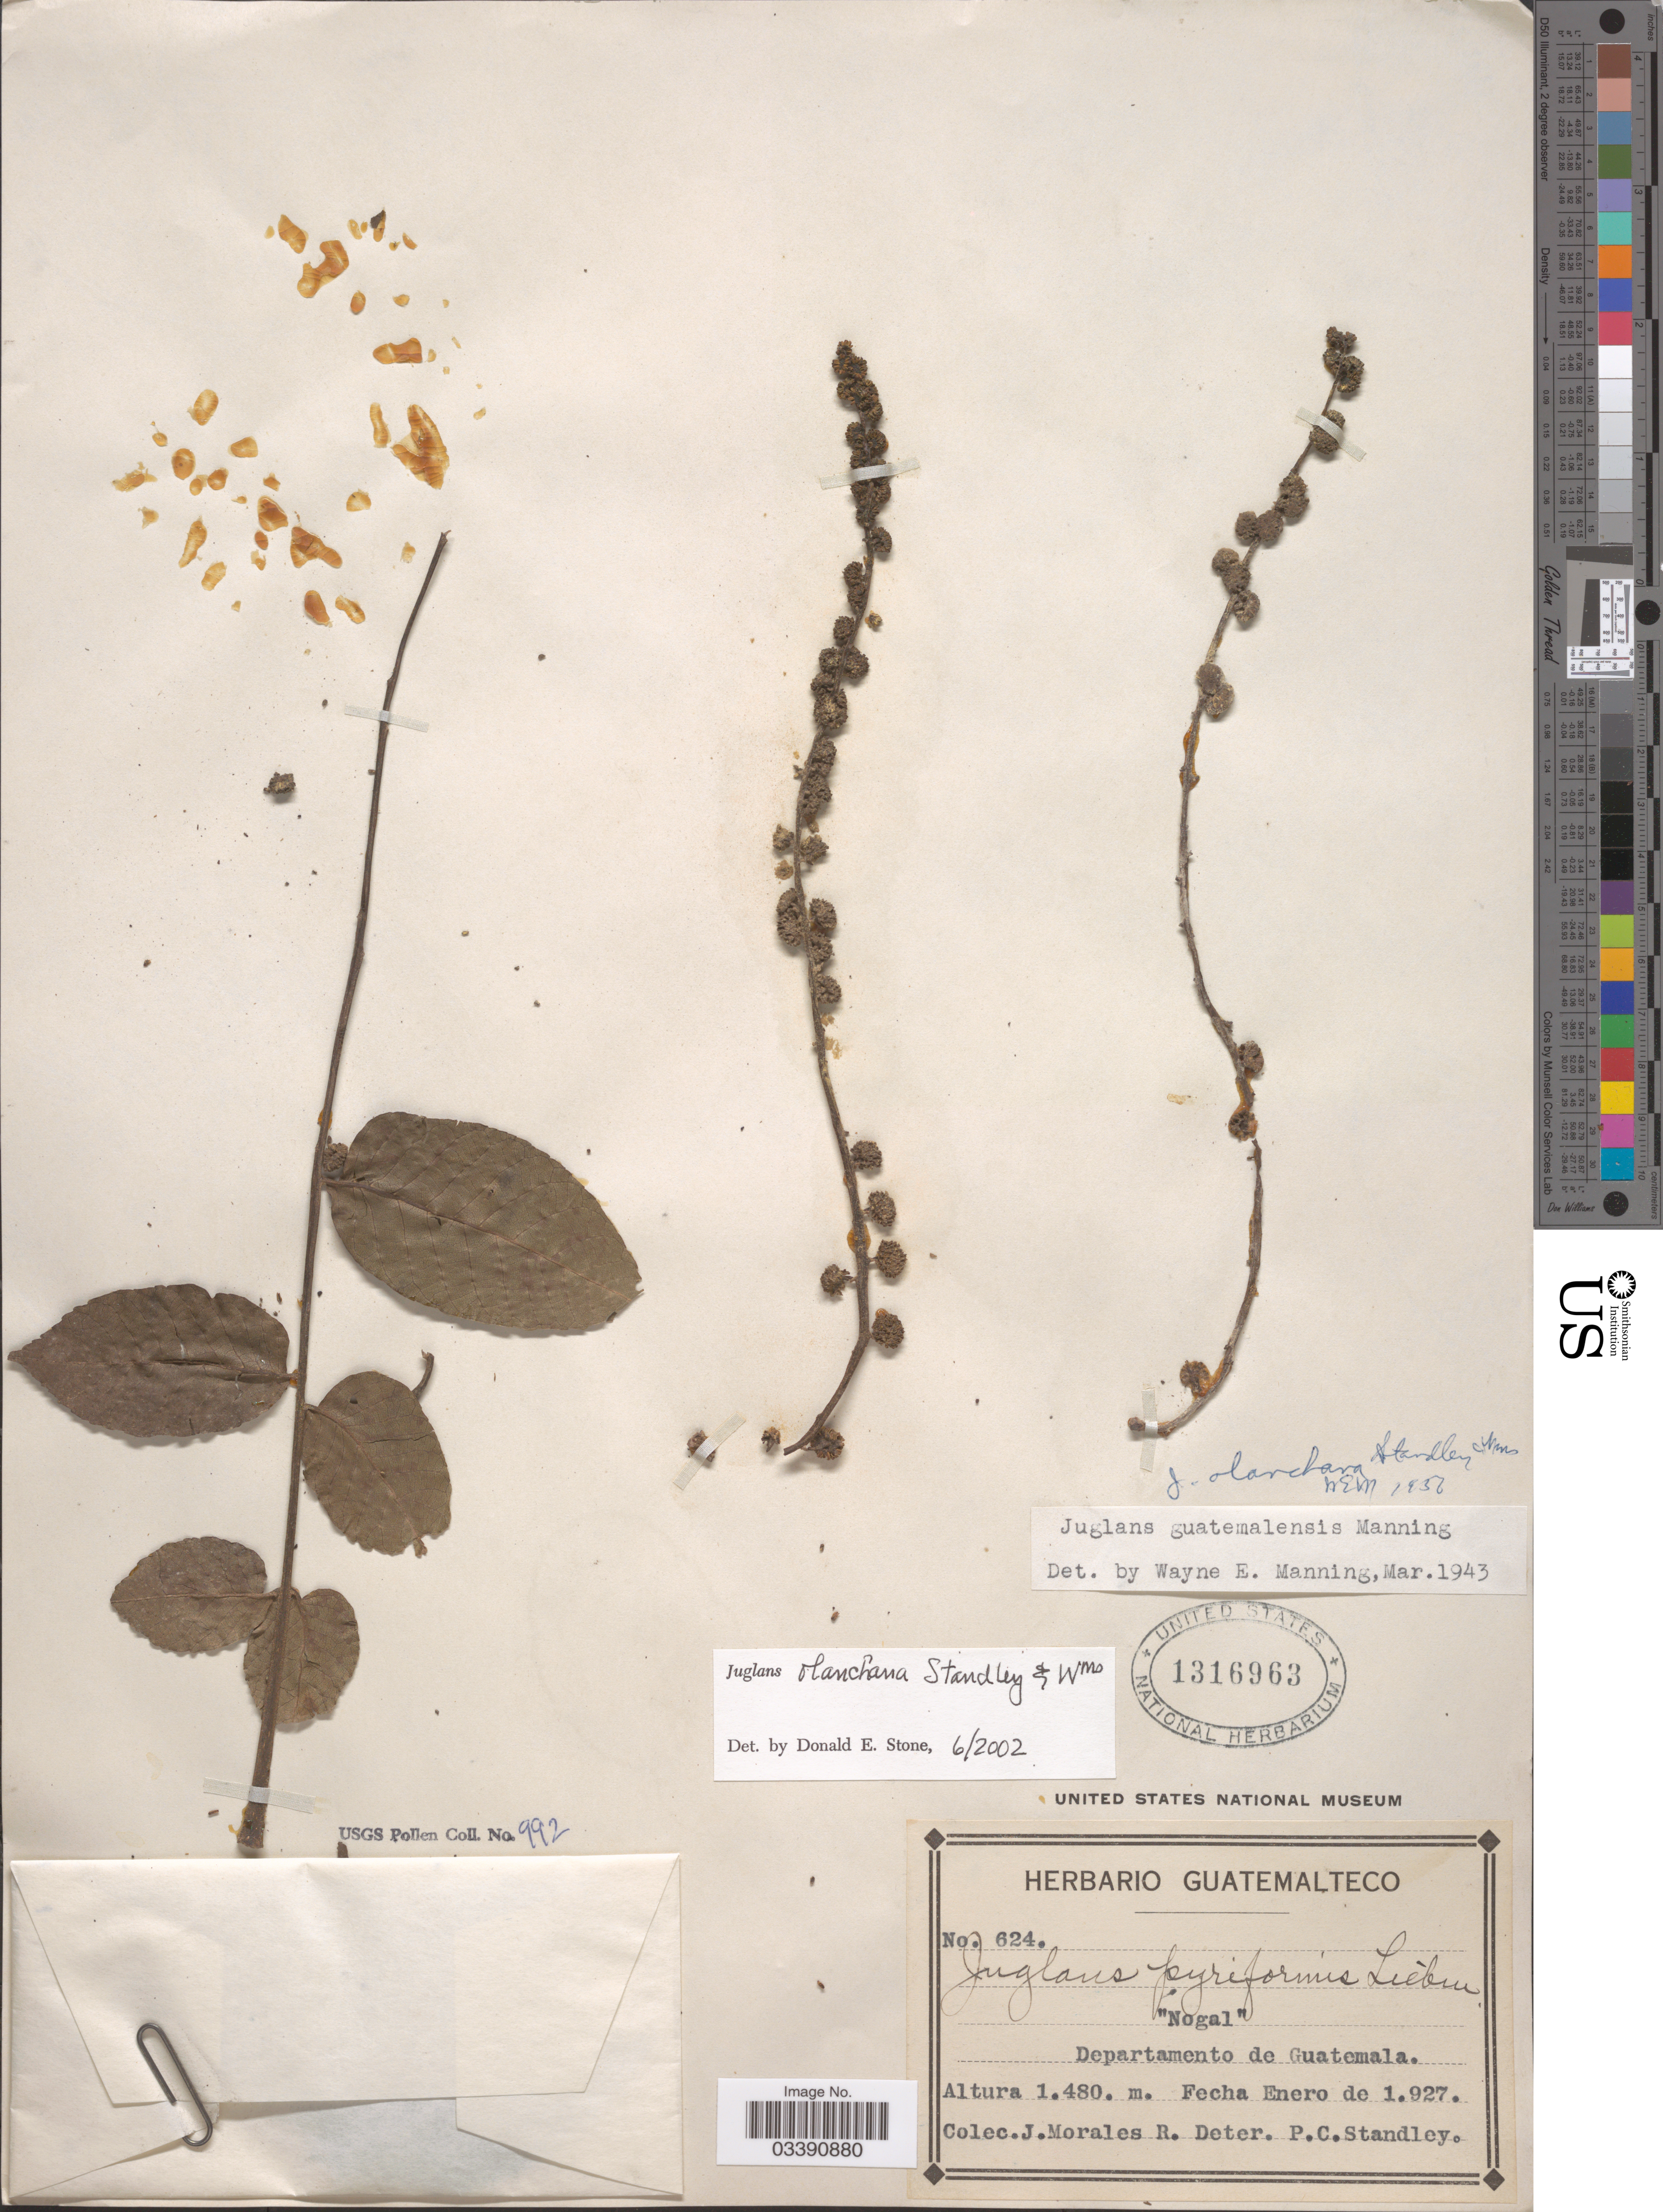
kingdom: Plantae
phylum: Tracheophyta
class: Magnoliopsida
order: Fagales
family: Juglandaceae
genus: Juglans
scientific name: Juglans olanchana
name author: Standl. & L.O. Williams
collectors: J. Morales R.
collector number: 624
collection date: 1927-01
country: Guatemala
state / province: Guatemala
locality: Departamento de Guatemala.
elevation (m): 1480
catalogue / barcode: US 1316963